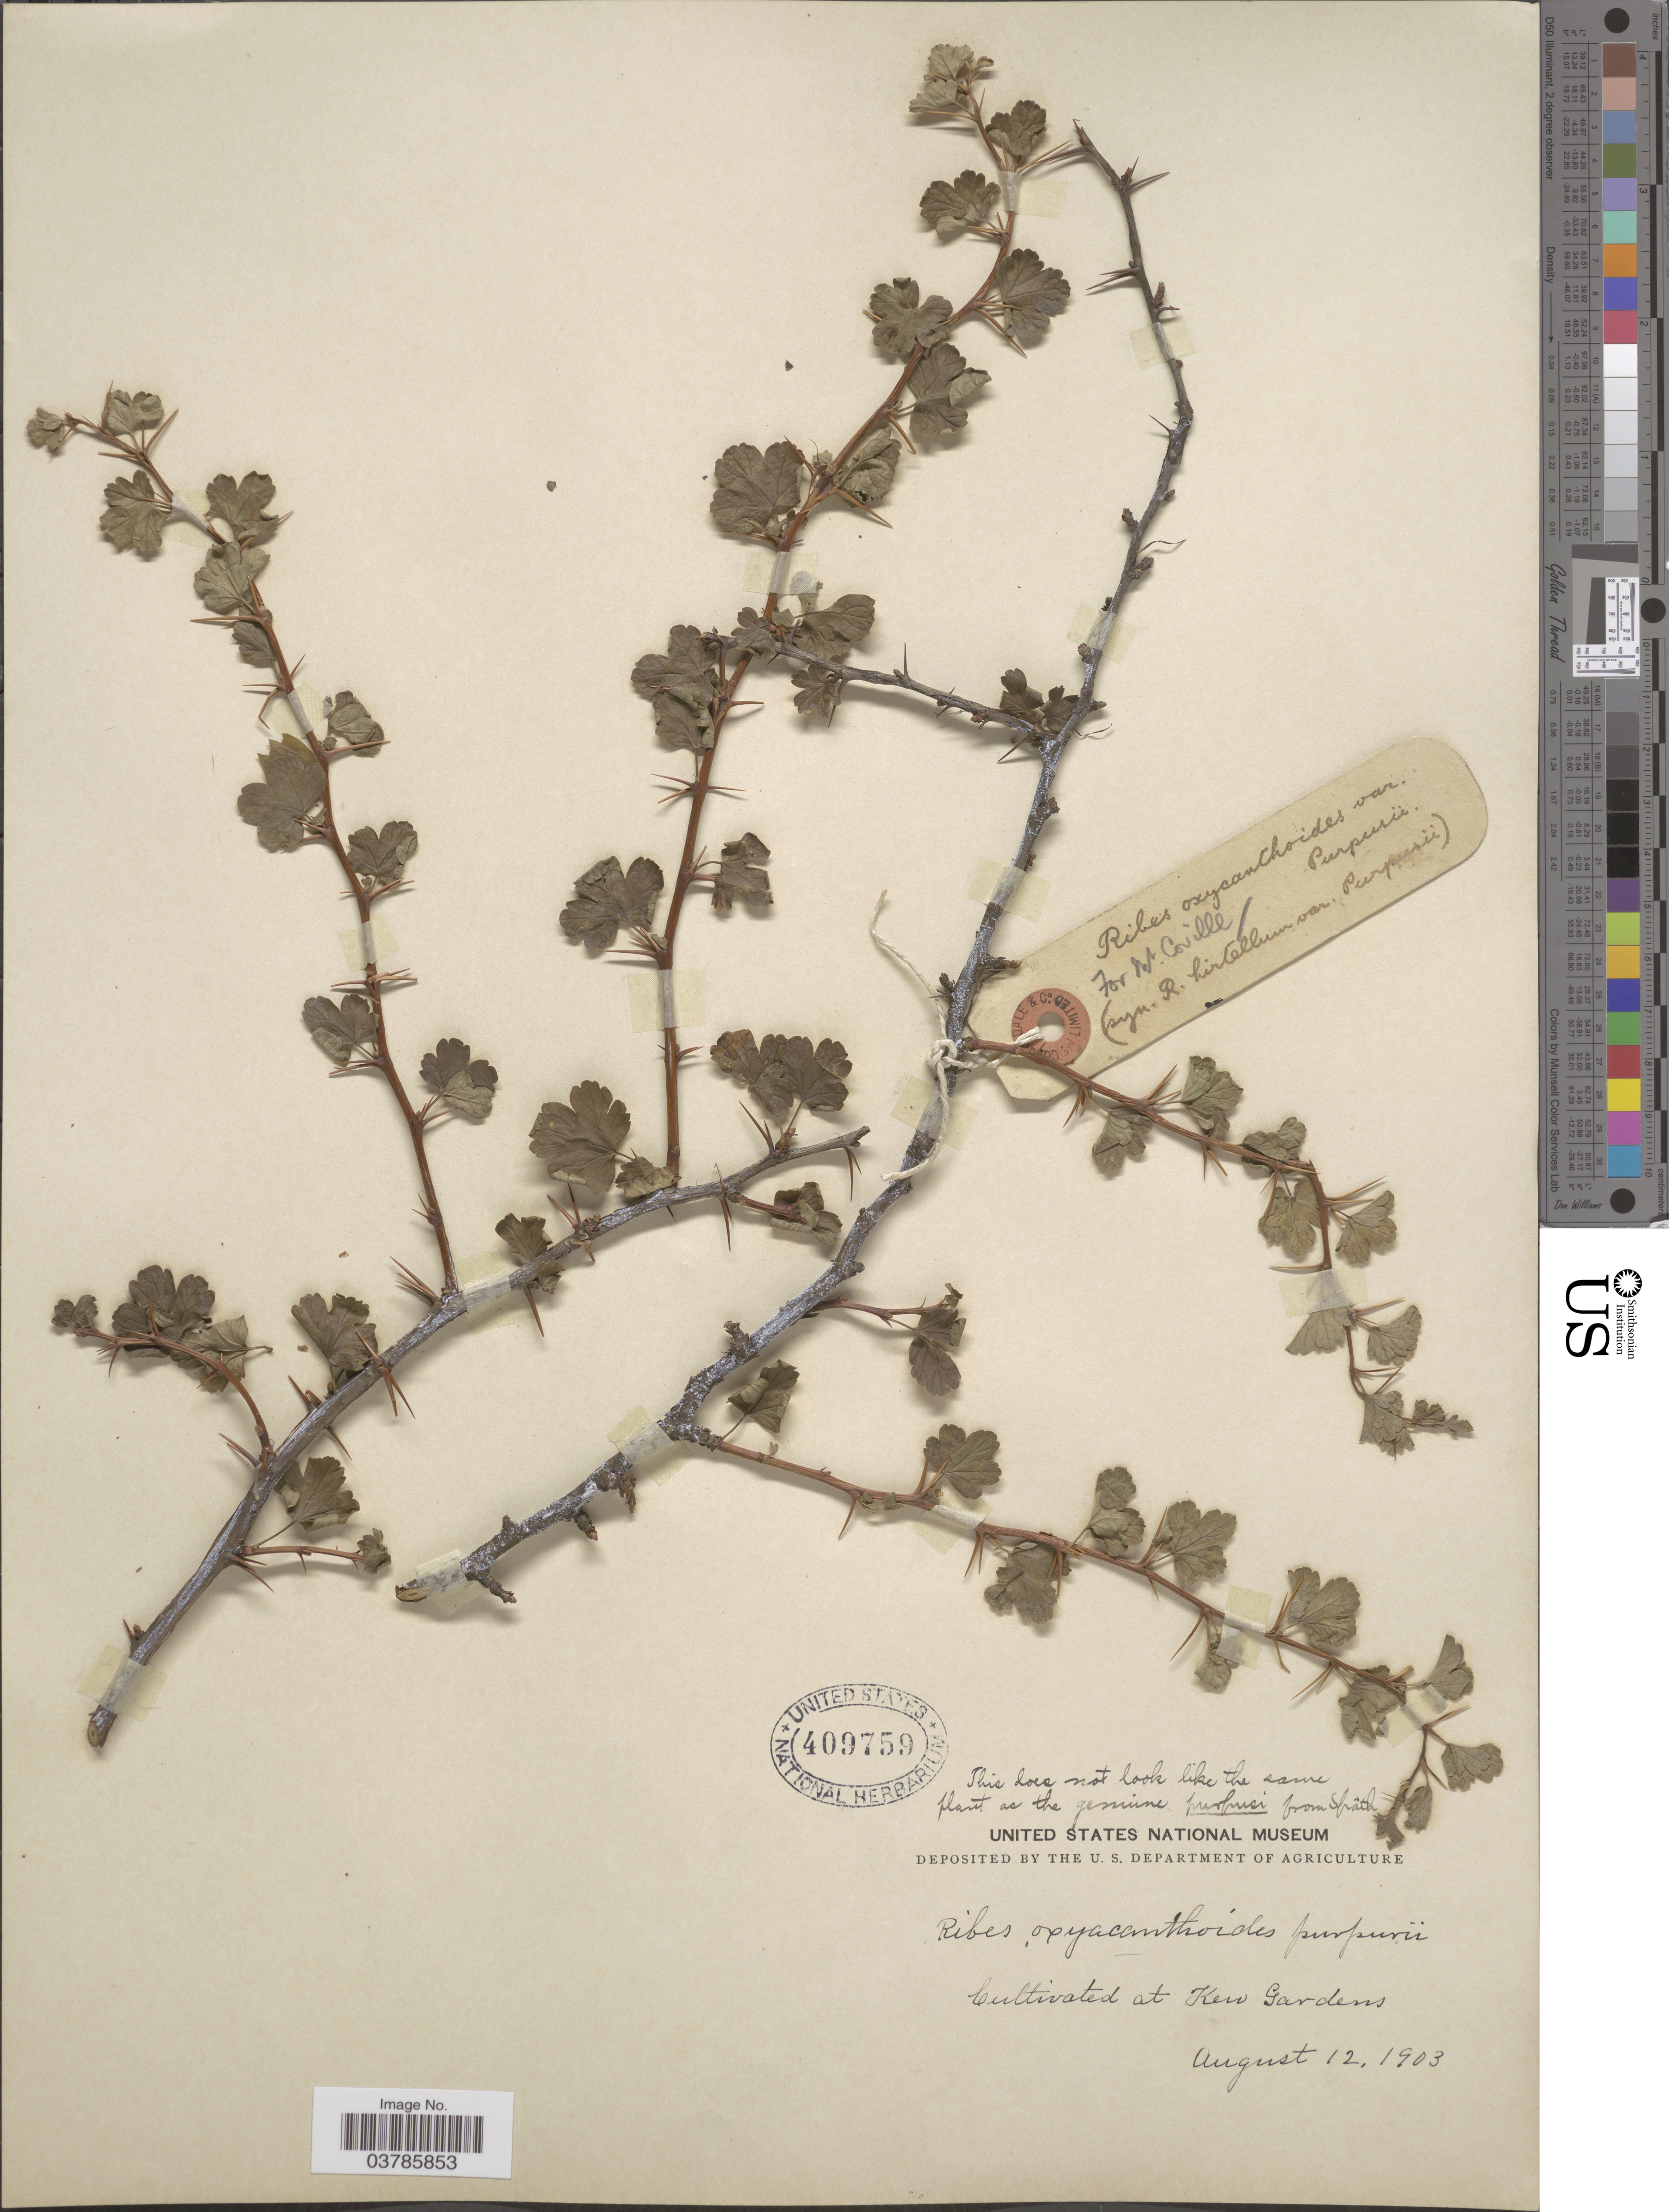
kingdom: Plantae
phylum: Tracheophyta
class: Magnoliopsida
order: Saxifragales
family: Grossulariaceae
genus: Ribes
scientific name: Ribes inerme var. inerme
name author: Rydb.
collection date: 1903-08-12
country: United Kingdom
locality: Kew Gardens.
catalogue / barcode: US 409759